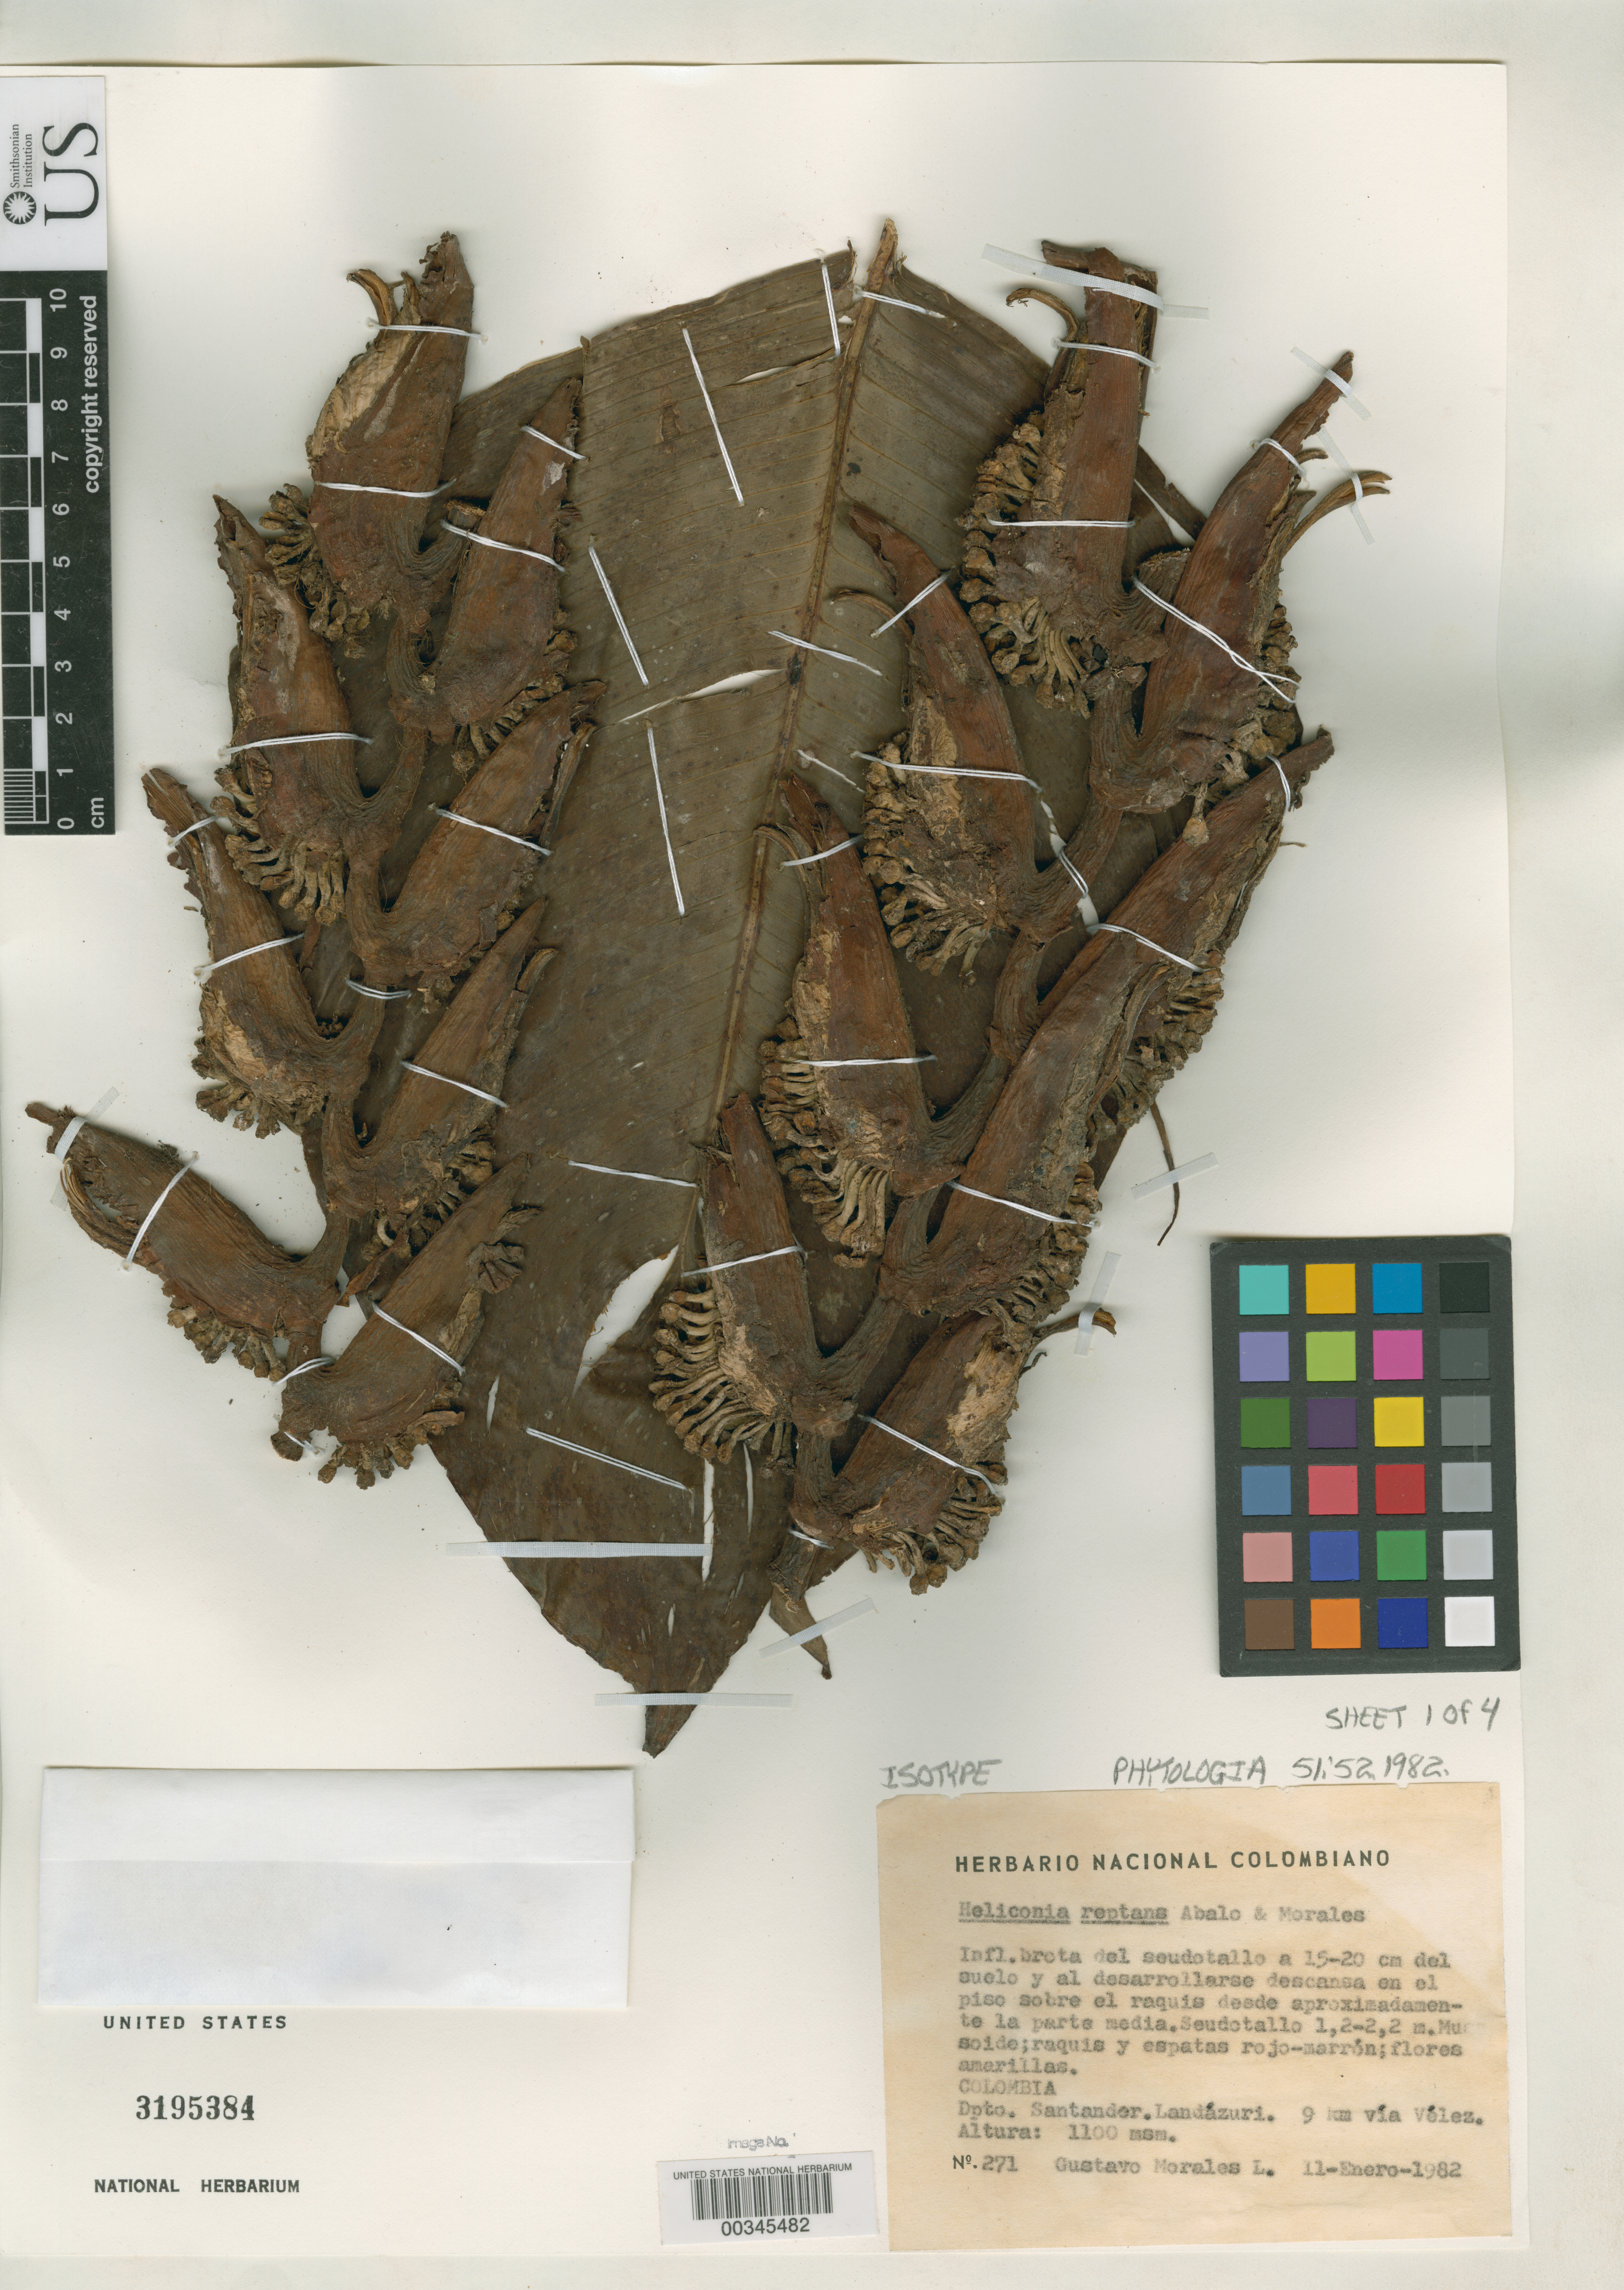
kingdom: Plantae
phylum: Tracheophyta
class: Liliopsida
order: Zingiberales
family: Heliconiaceae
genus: Heliconia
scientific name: Heliconia reptans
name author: Abalo & G. Morales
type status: Isotype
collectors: G. Morales L.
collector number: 271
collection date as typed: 11 Jan 1982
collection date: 1982-01-11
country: Colombia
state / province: Santander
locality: Landazuri, 9 km via Velez.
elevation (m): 1100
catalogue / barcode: US 3195384